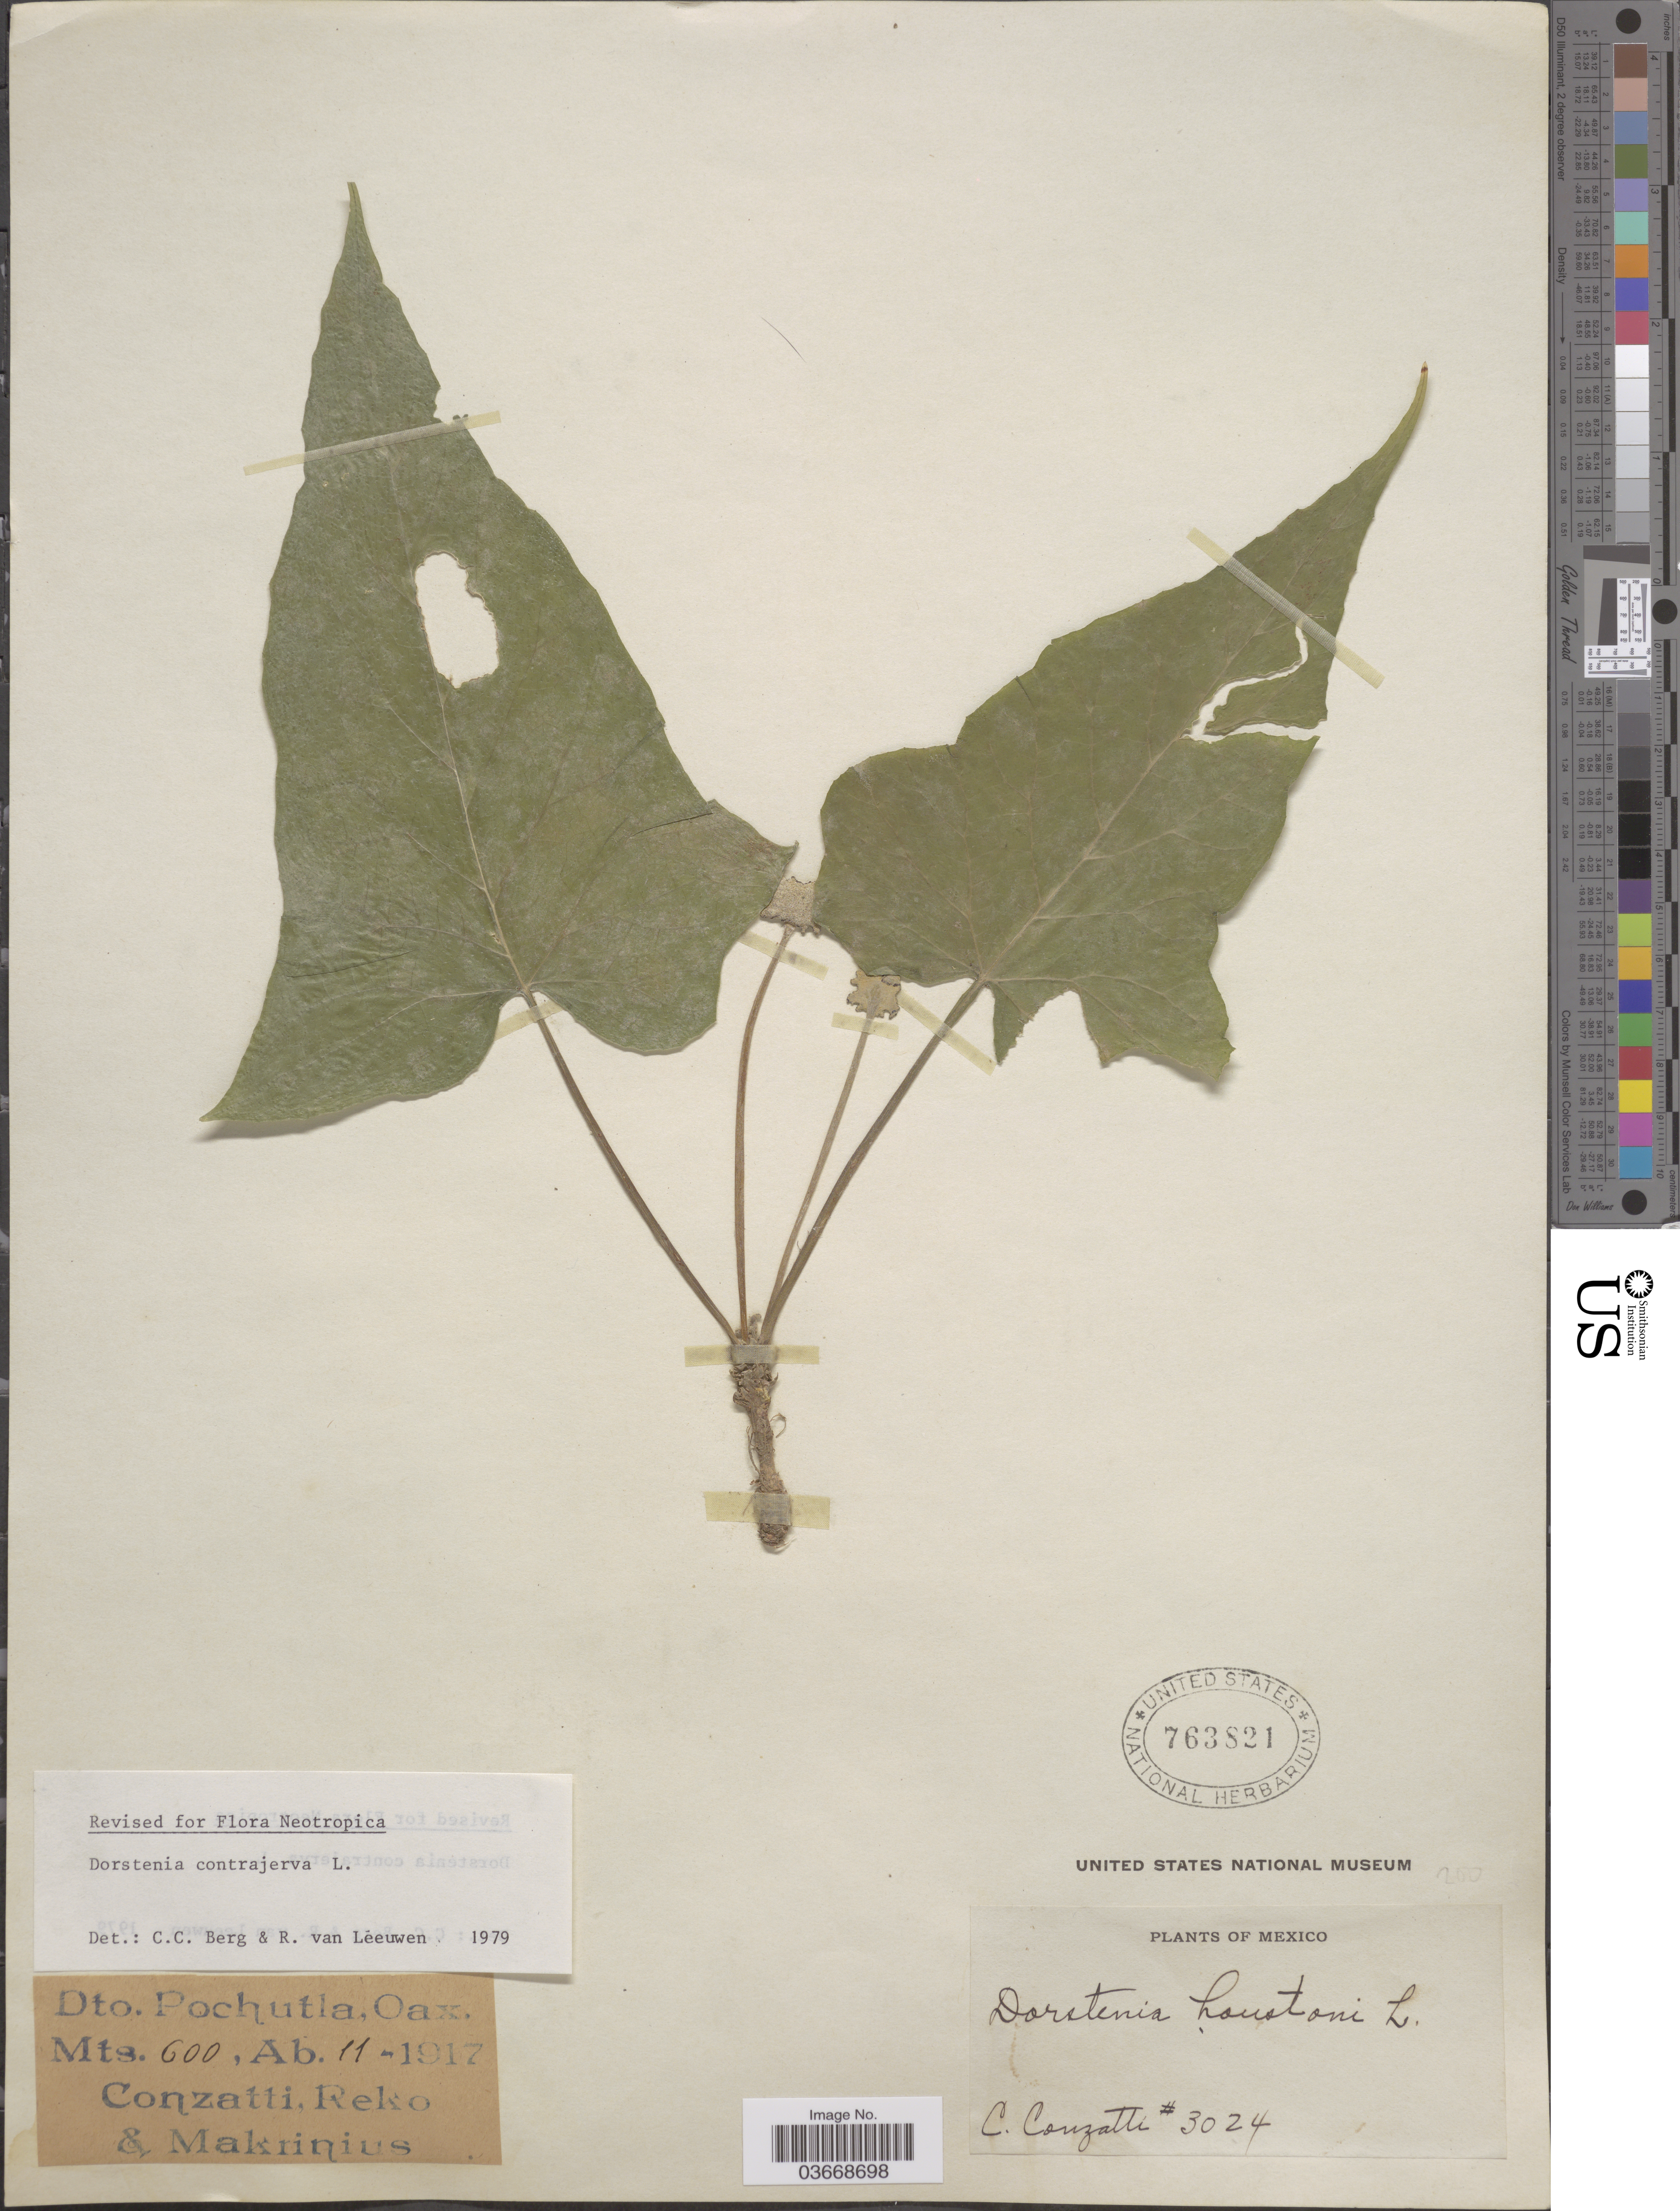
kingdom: Plantae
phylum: Tracheophyta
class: Magnoliopsida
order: Rosales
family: Moraceae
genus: Dorstenia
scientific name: Dorstenia contrajerva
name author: L.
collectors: C. Conzatti, -. Reko & -. Makrinius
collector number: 3024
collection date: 1917-04-11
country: Mexico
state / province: Oaxaca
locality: Dto. Pochutla.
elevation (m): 600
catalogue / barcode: US 763821